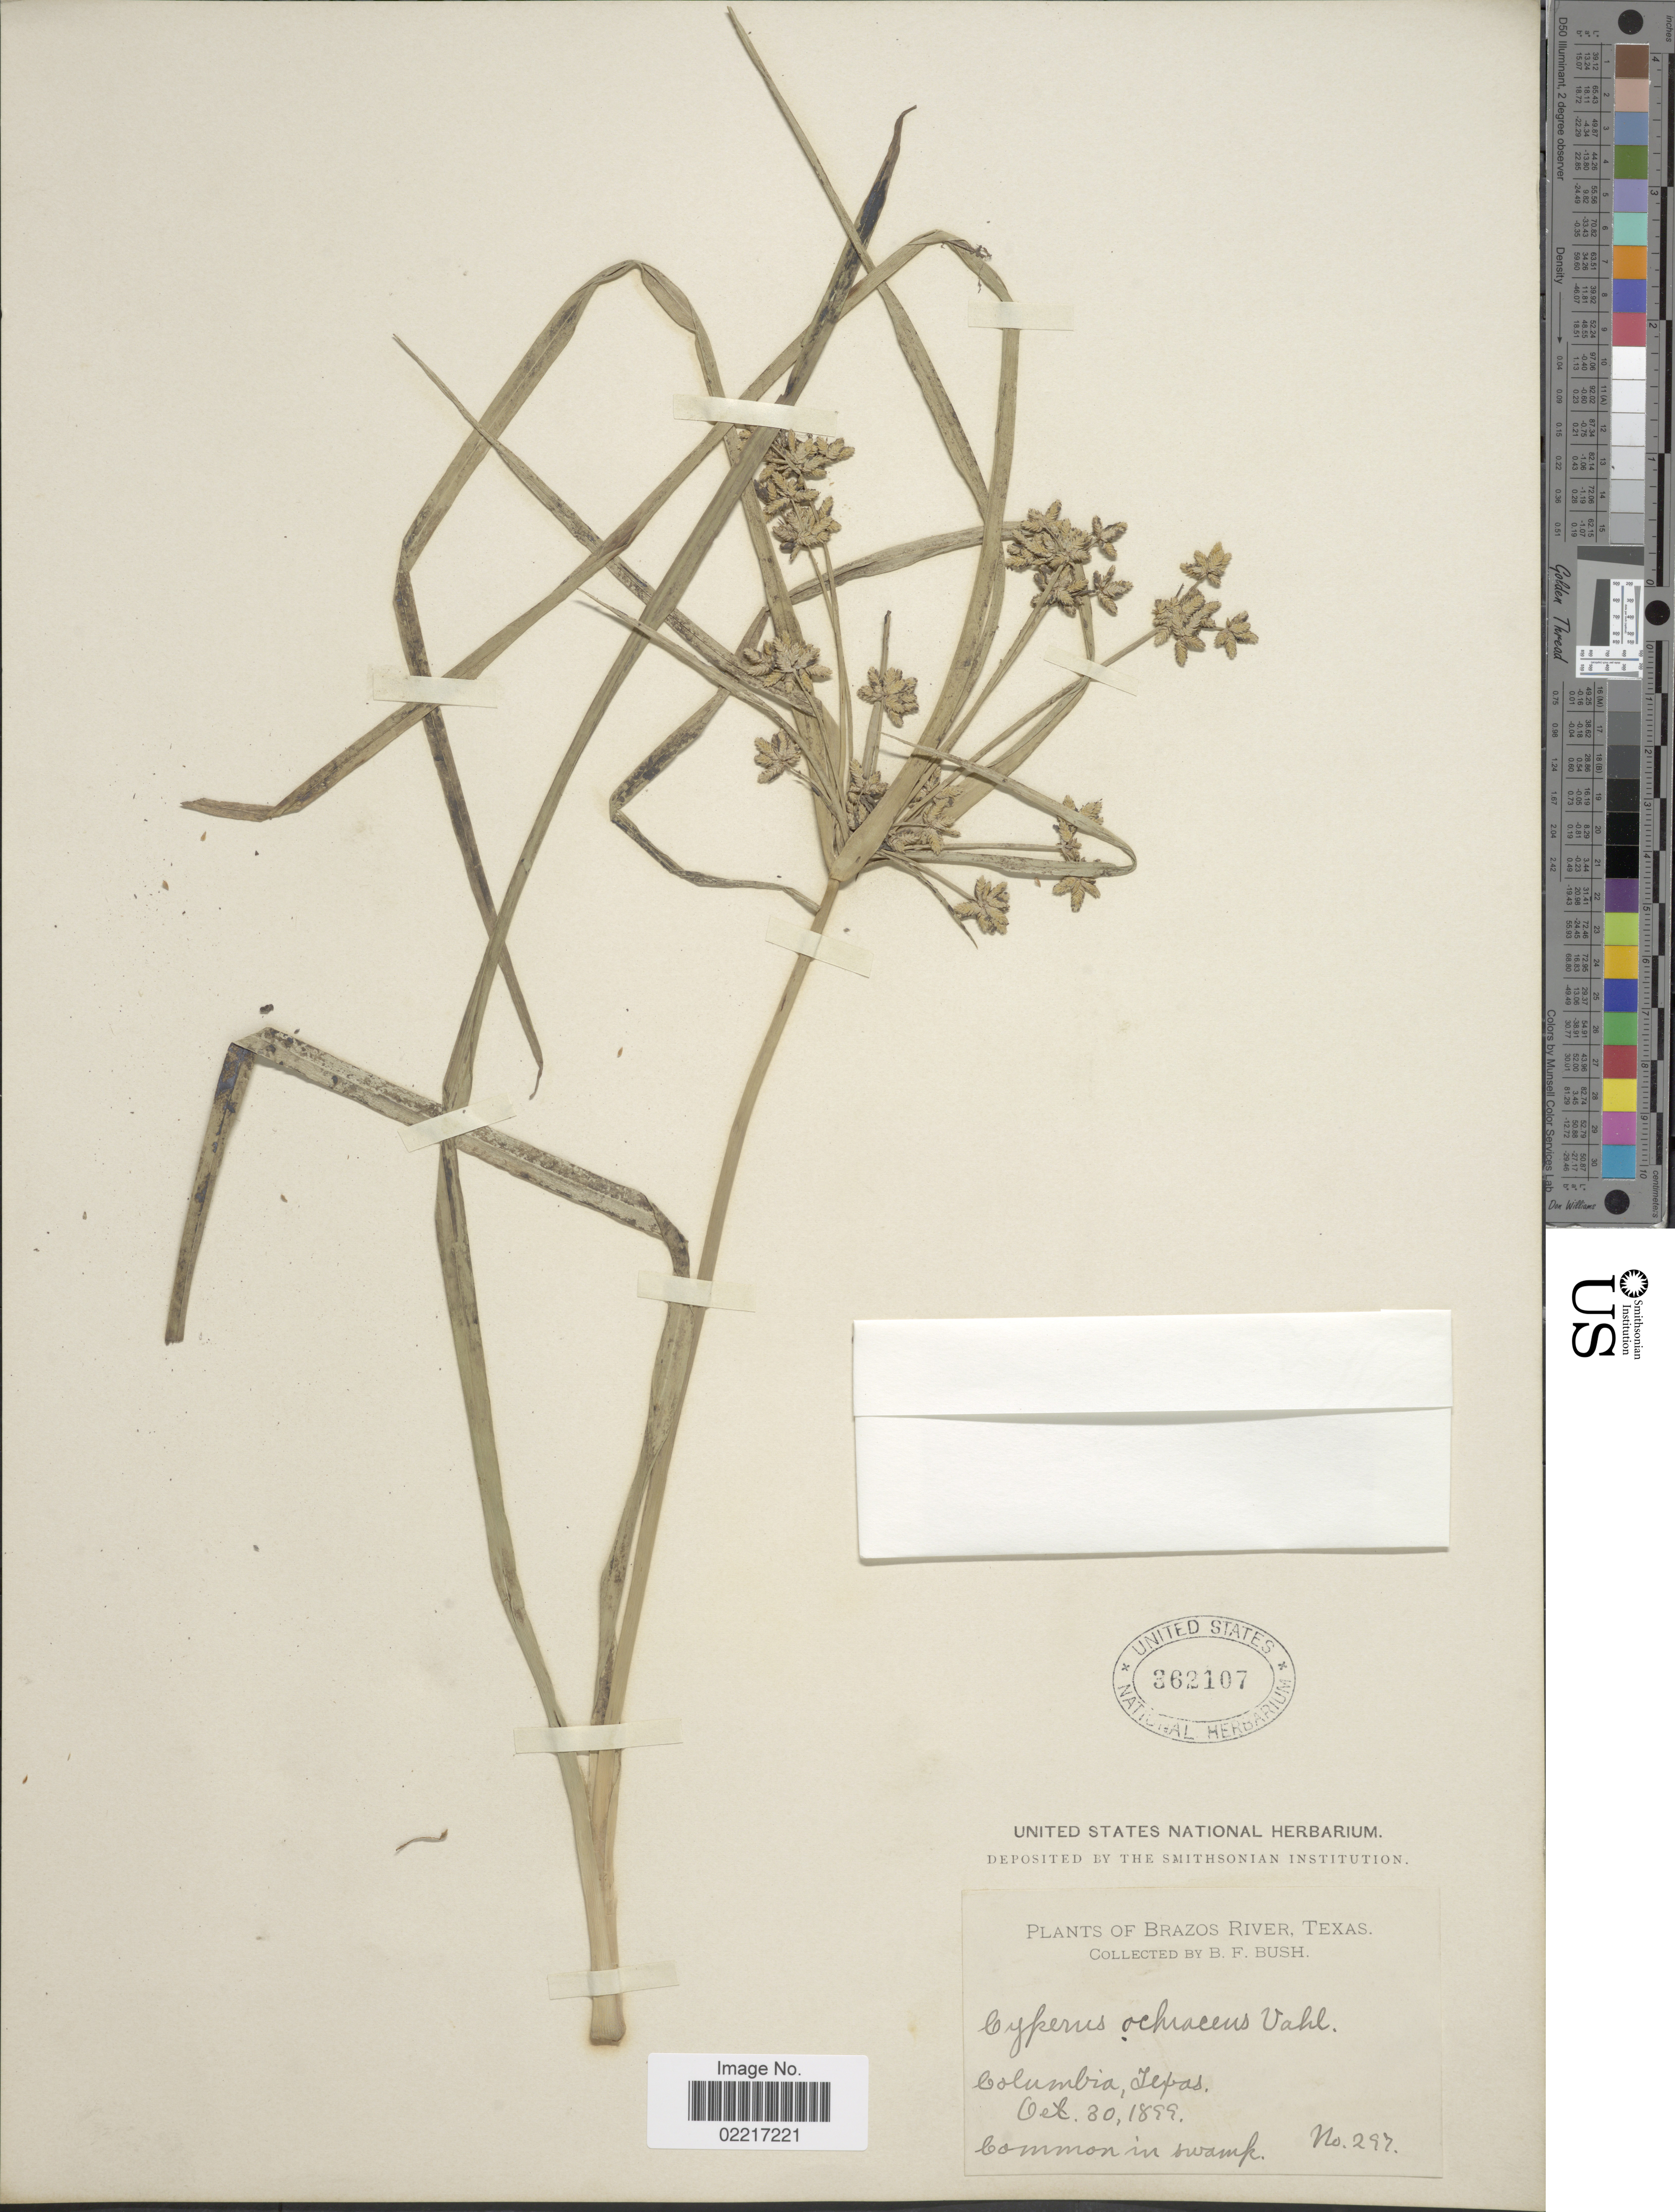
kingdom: Plantae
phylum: Tracheophyta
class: Liliopsida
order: Poales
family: Cyperaceae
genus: Cyperus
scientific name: Cyperus ochraceus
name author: Vahl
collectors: B. F. Bush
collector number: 297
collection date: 1899-10-30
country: United States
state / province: Texas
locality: Brazos River, Columbia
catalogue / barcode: US 362107